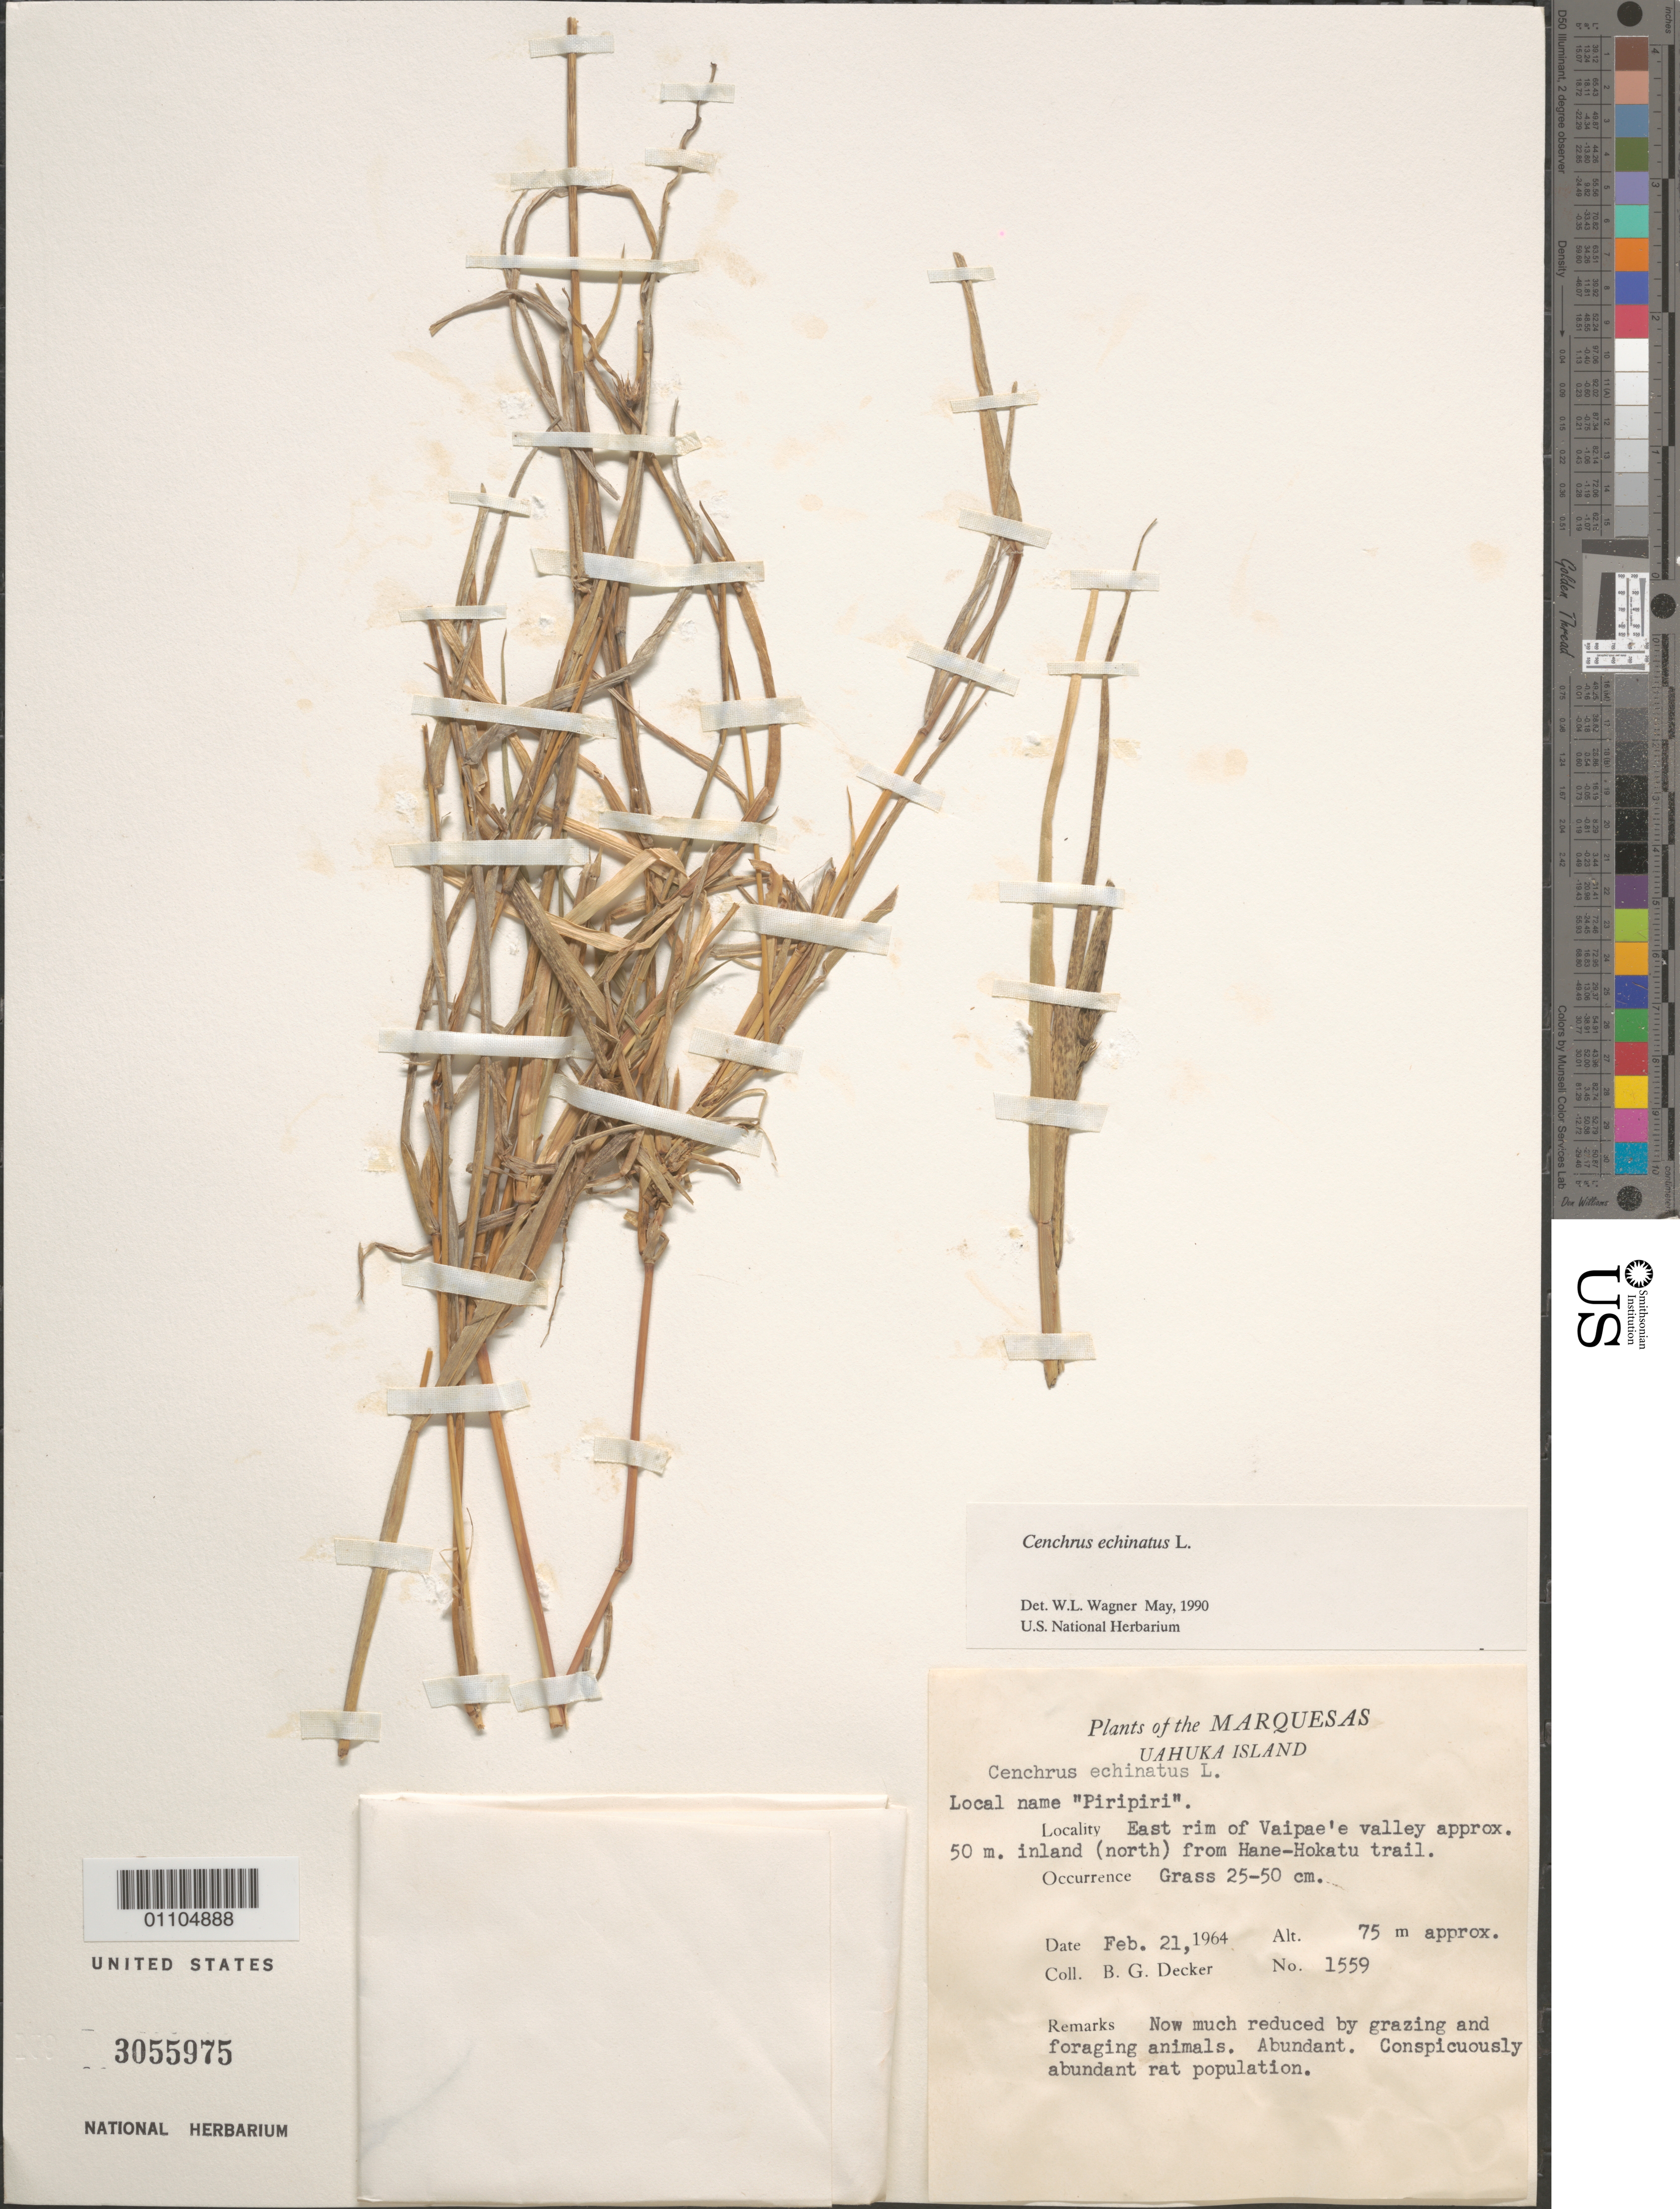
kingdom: Plantae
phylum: Tracheophyta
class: Liliopsida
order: Poales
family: Poaceae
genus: Cenchrus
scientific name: Cenchrus echinatus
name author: L.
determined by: Wagner, W. L., (BOT), Smithsonian Institution - National Museum of Natural History (UNITED STATES)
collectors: B. G. Decker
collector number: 1559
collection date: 1964-02-21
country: French Polynesia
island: Ua Huka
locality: E rim of Vaipae'e Valley, 50 m inland from Hane-Hokatu Trail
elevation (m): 75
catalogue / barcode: US 3055975